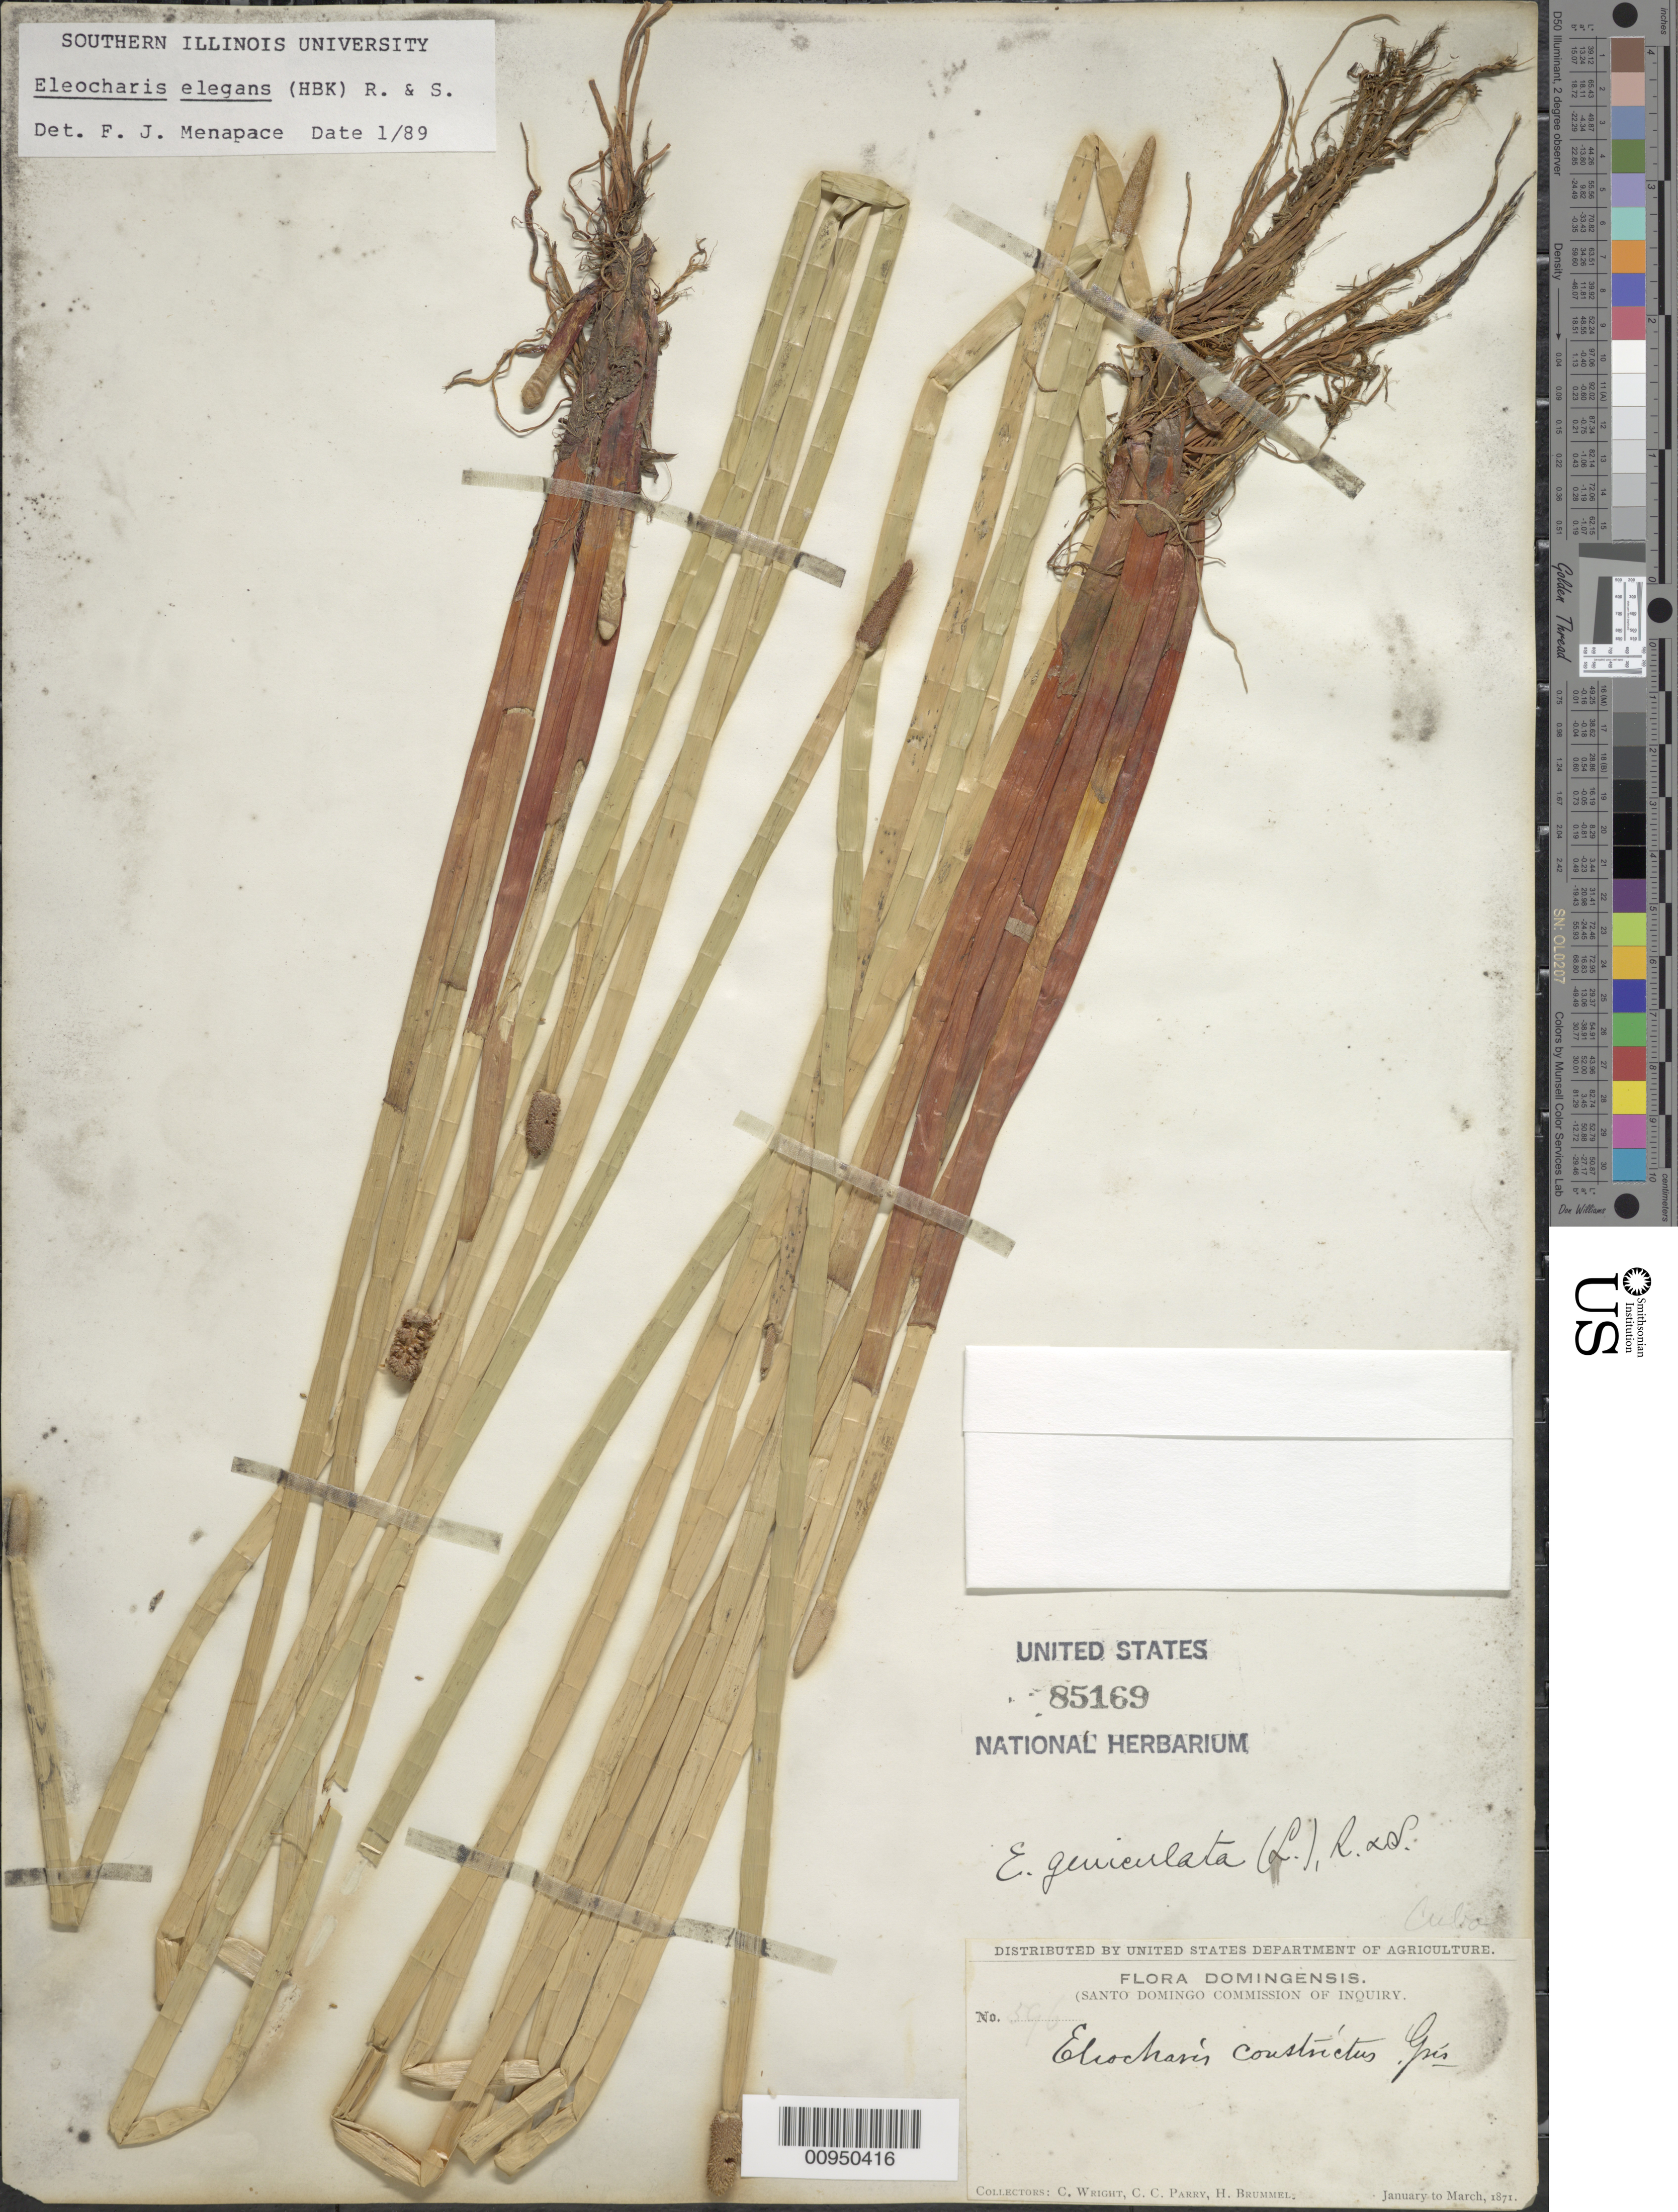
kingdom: Plantae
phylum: Tracheophyta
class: Liliopsida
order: Poales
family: Cyperaceae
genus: Eleocharis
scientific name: Eleocharis elegans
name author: (Kunth) Roem. & Schult.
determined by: Menapace, F. J.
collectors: C. Wright, C. C. Parry & H. Brummel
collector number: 596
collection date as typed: Jan 1871 to -- Mar 1871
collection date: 1871-01/1871-03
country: Dominican Republic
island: Hispaniola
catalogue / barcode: US 85169